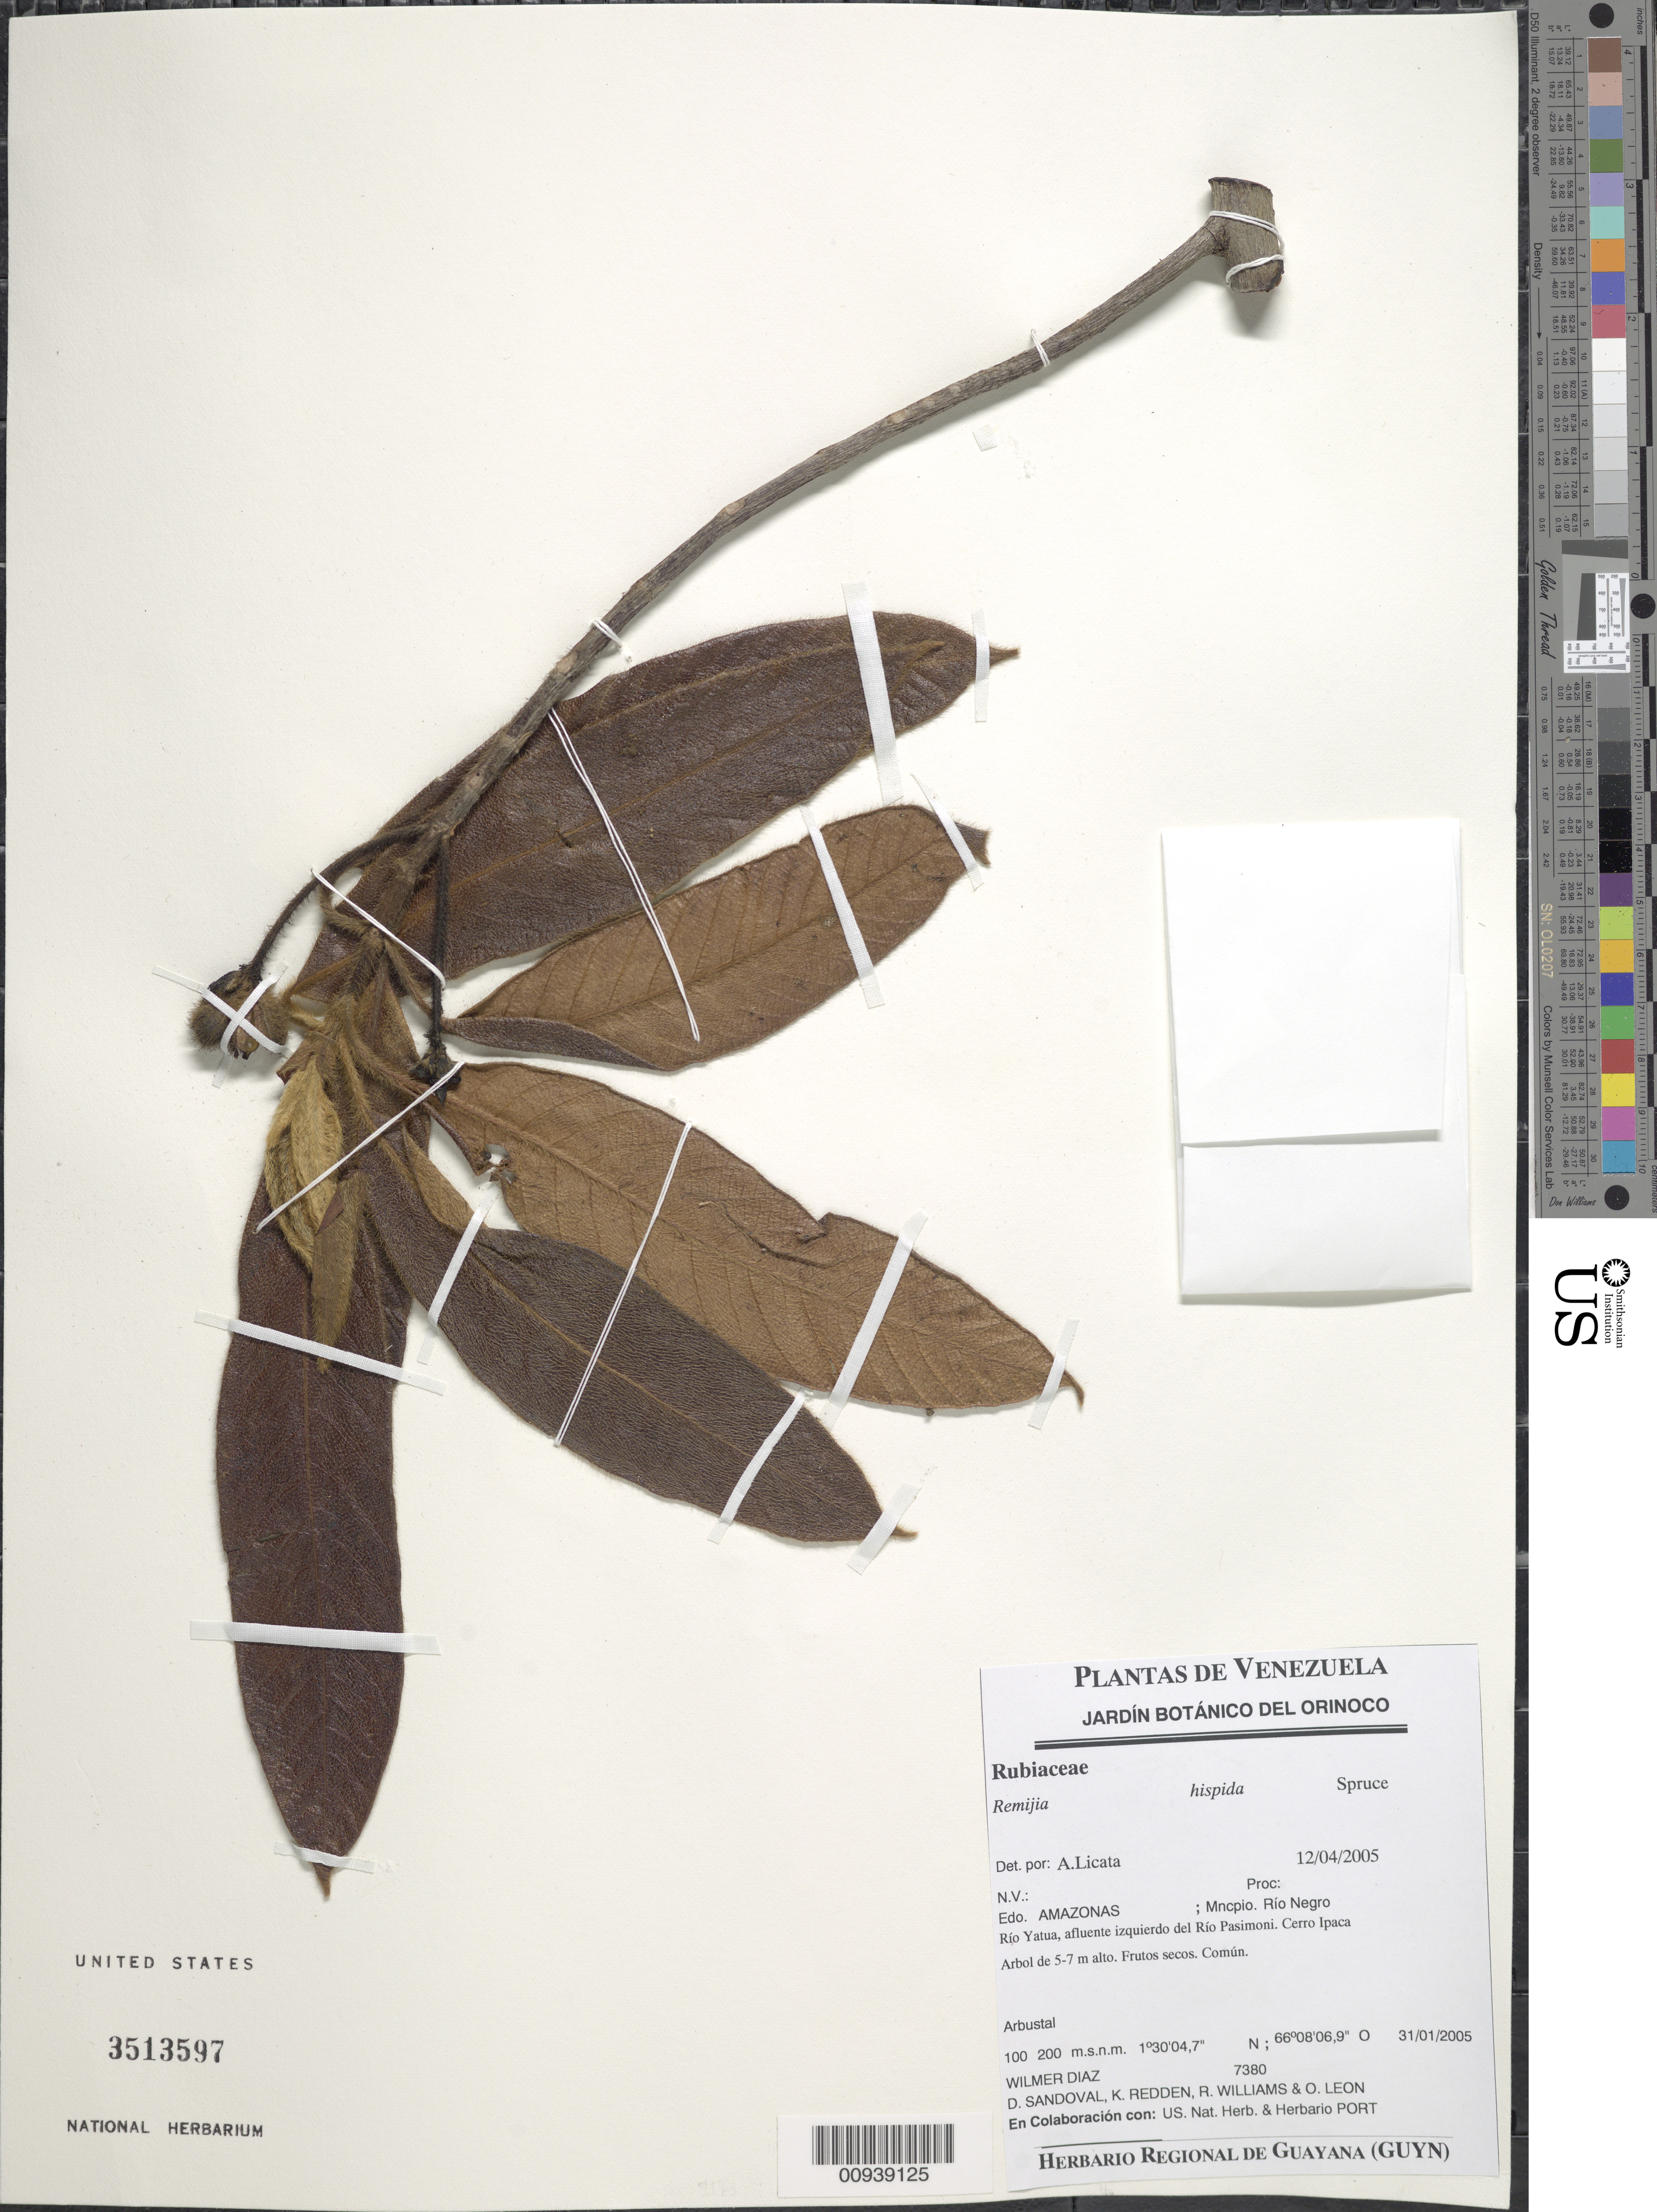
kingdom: Plantae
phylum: Tracheophyta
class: Magnoliopsida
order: Gentianales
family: Rubiaceae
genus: Remijia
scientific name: Remijia hispida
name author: Spruce ex K. Schum.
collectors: W. Díaz P., D. Sandoval, K. M. Redden & R. Williams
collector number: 7380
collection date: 2005-04-12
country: Venezuela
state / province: Amazonas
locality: Mncpio. Rio Negro, Rio Yatua, afluente del Rio Pasimoni. Cerro Ipaca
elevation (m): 100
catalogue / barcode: US 3153597